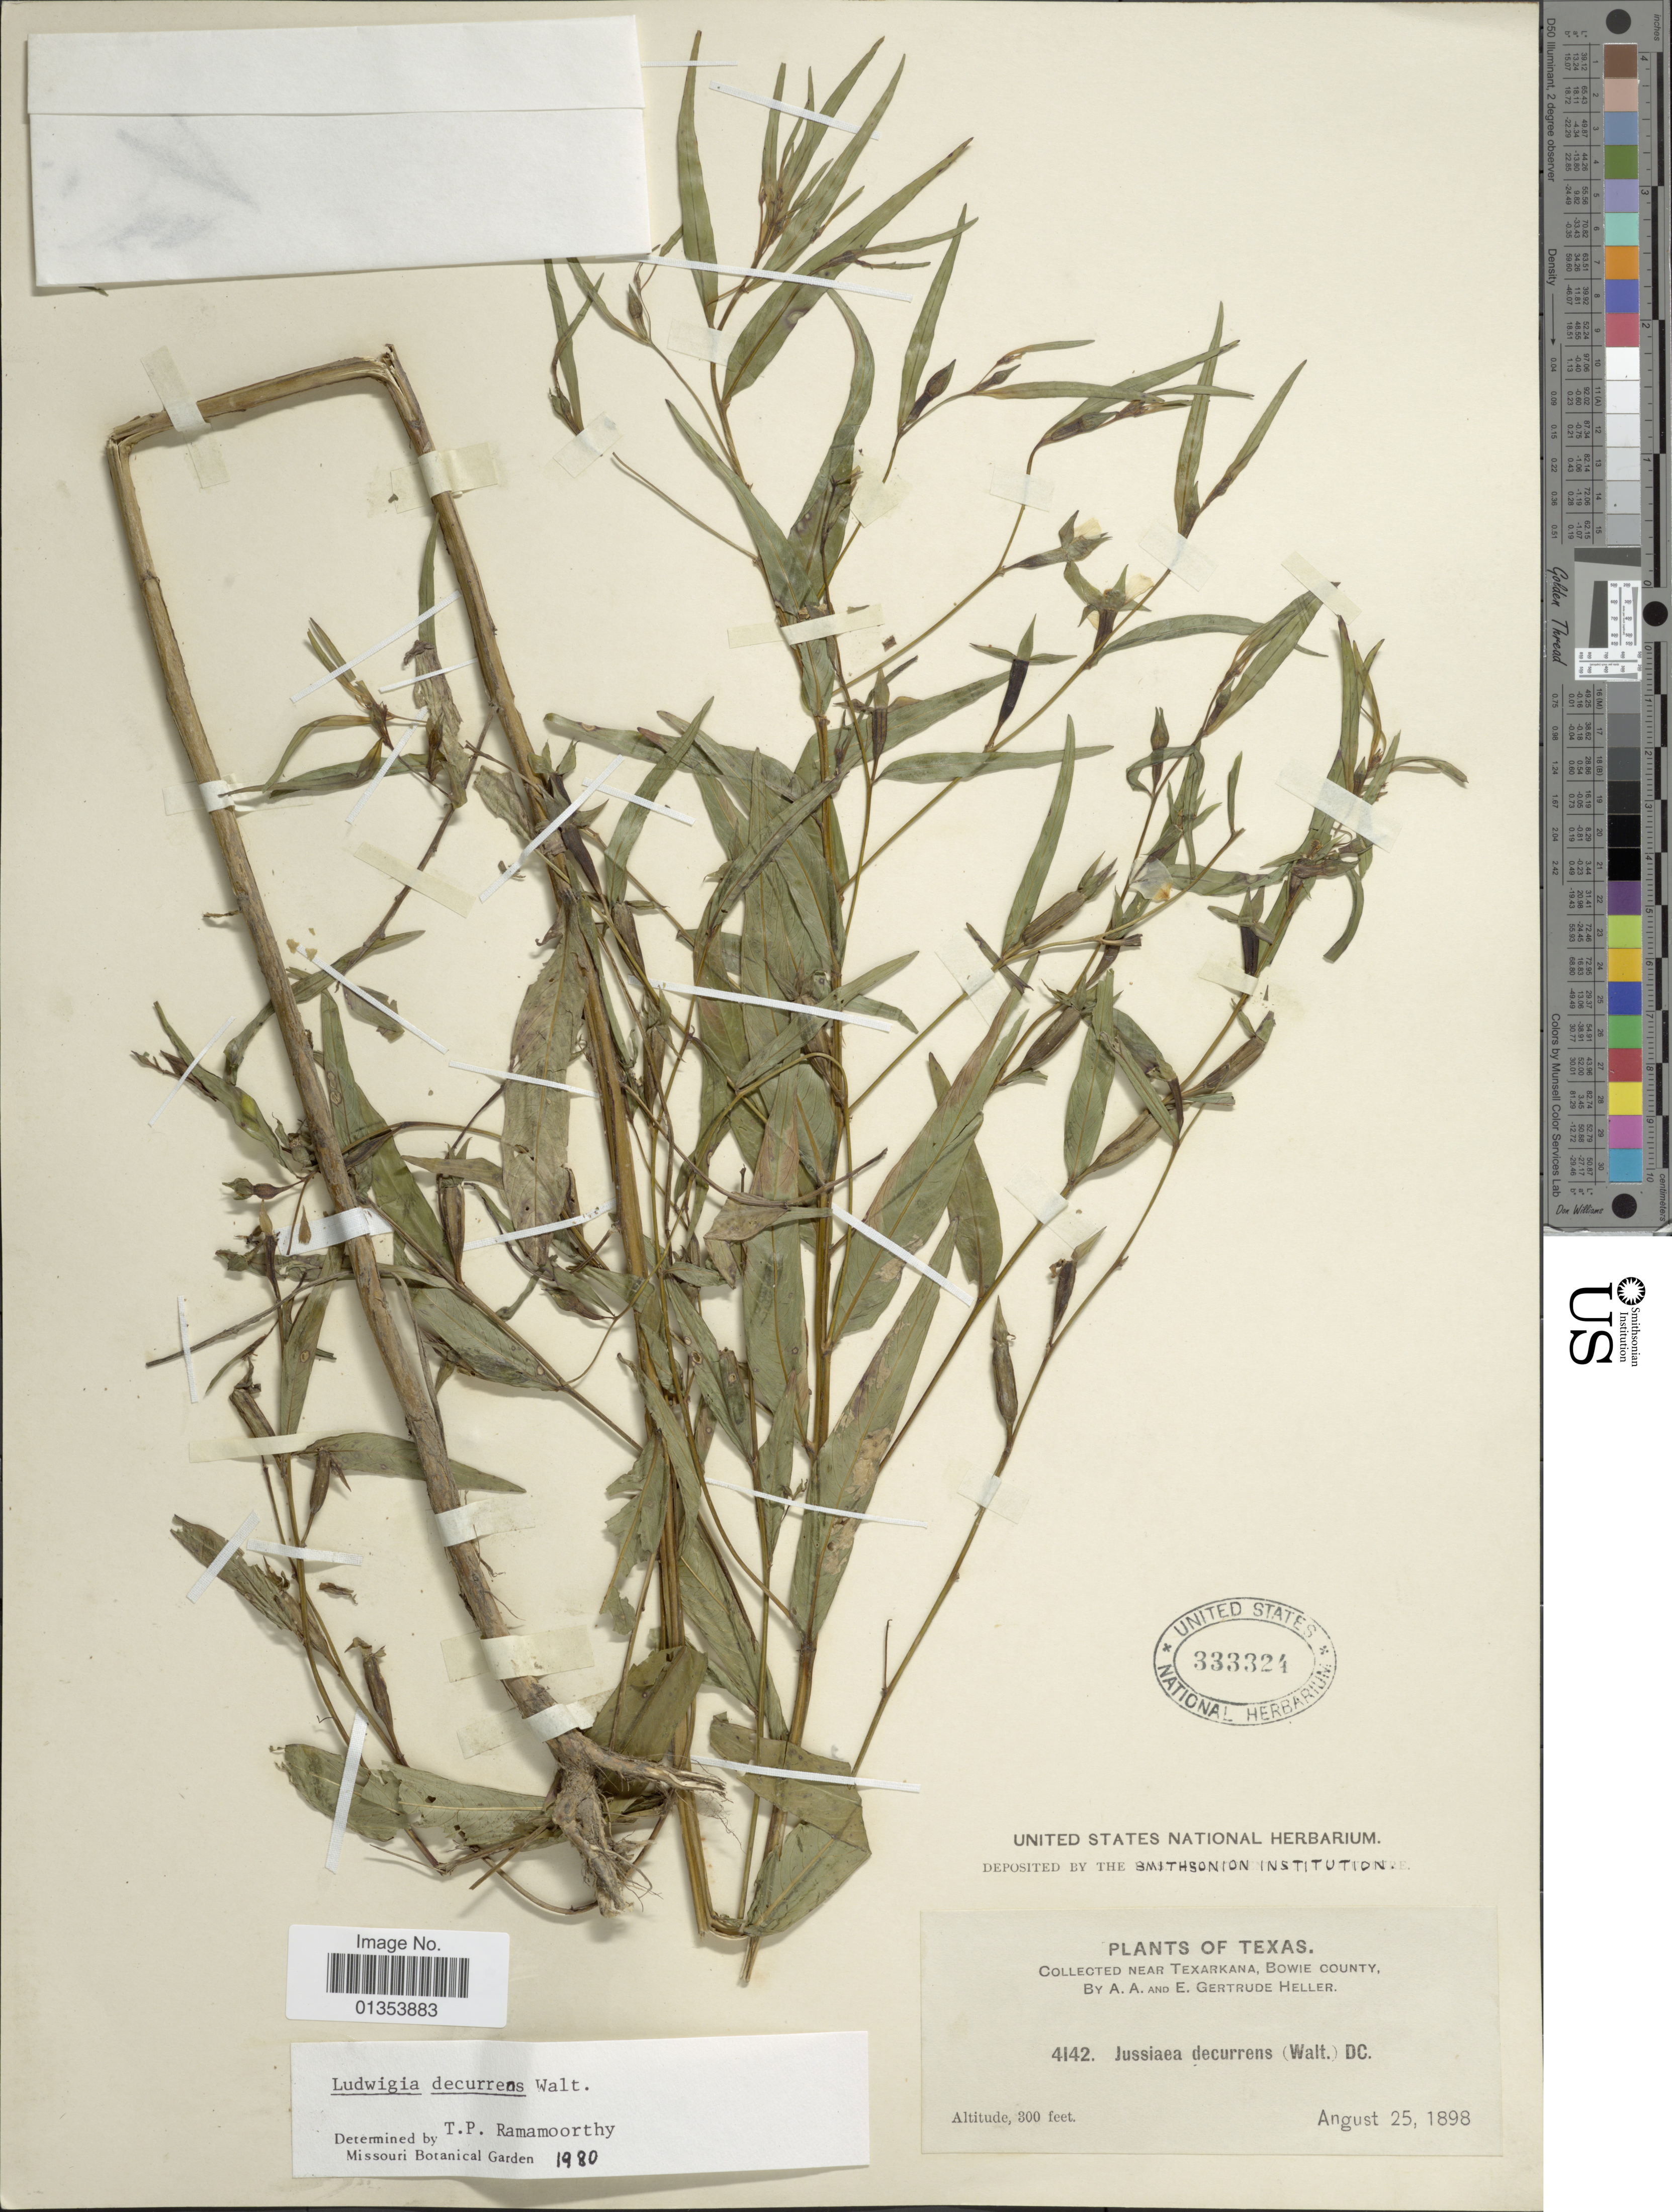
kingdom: Plantae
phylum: Tracheophyta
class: Magnoliopsida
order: Myrtales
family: Onagraceae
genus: Ludwigia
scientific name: Ludwigia decurrens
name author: Walter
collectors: A. A. Heller & E. G. Heller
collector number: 4142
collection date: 1898-08-25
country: United States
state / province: Texas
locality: Near Texarkana, Bowie County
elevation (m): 91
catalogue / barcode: US 333324